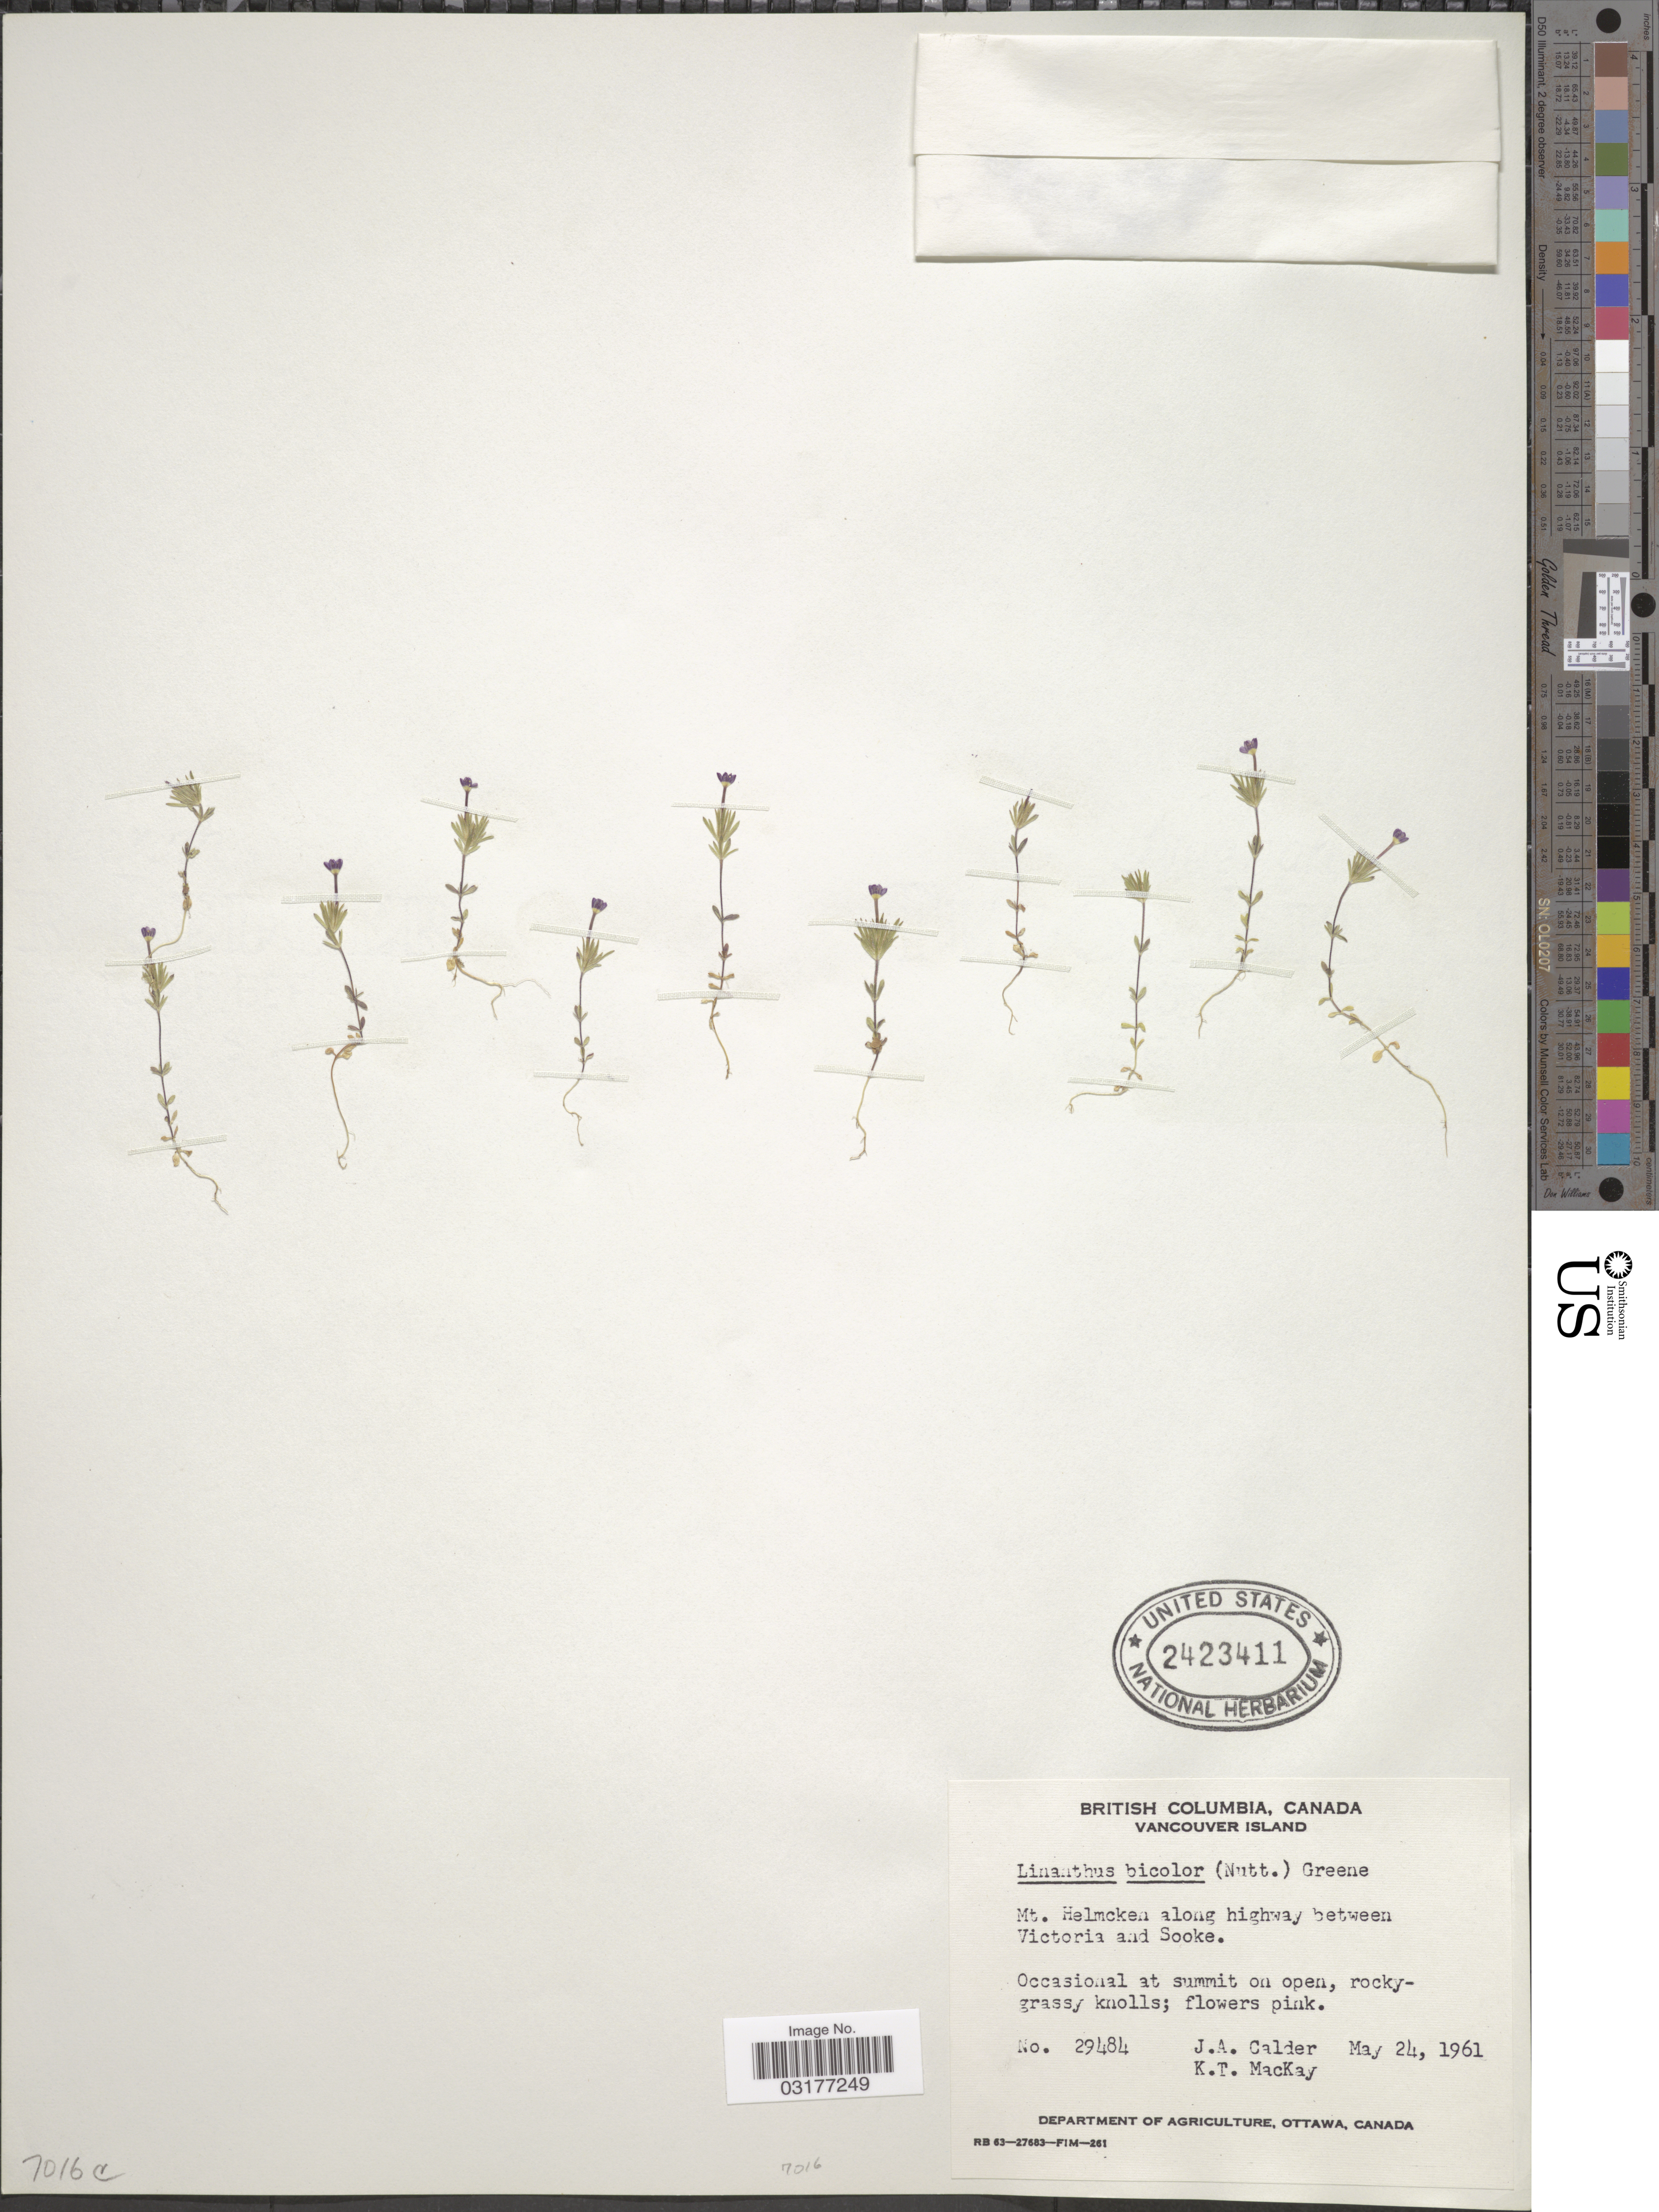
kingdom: Plantae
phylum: Tracheophyta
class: Magnoliopsida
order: Ericales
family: Polemoniaceae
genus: Leptosiphon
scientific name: Leptosiphon bicolor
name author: Nutt.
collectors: J. A. Calder & K. T. Mackay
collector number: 29484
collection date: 1961-05-24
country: Canada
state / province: British Columbia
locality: Vancouver Island. Mt. Helmcken along highway between Victoria and Sooke.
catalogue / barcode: US 2423411